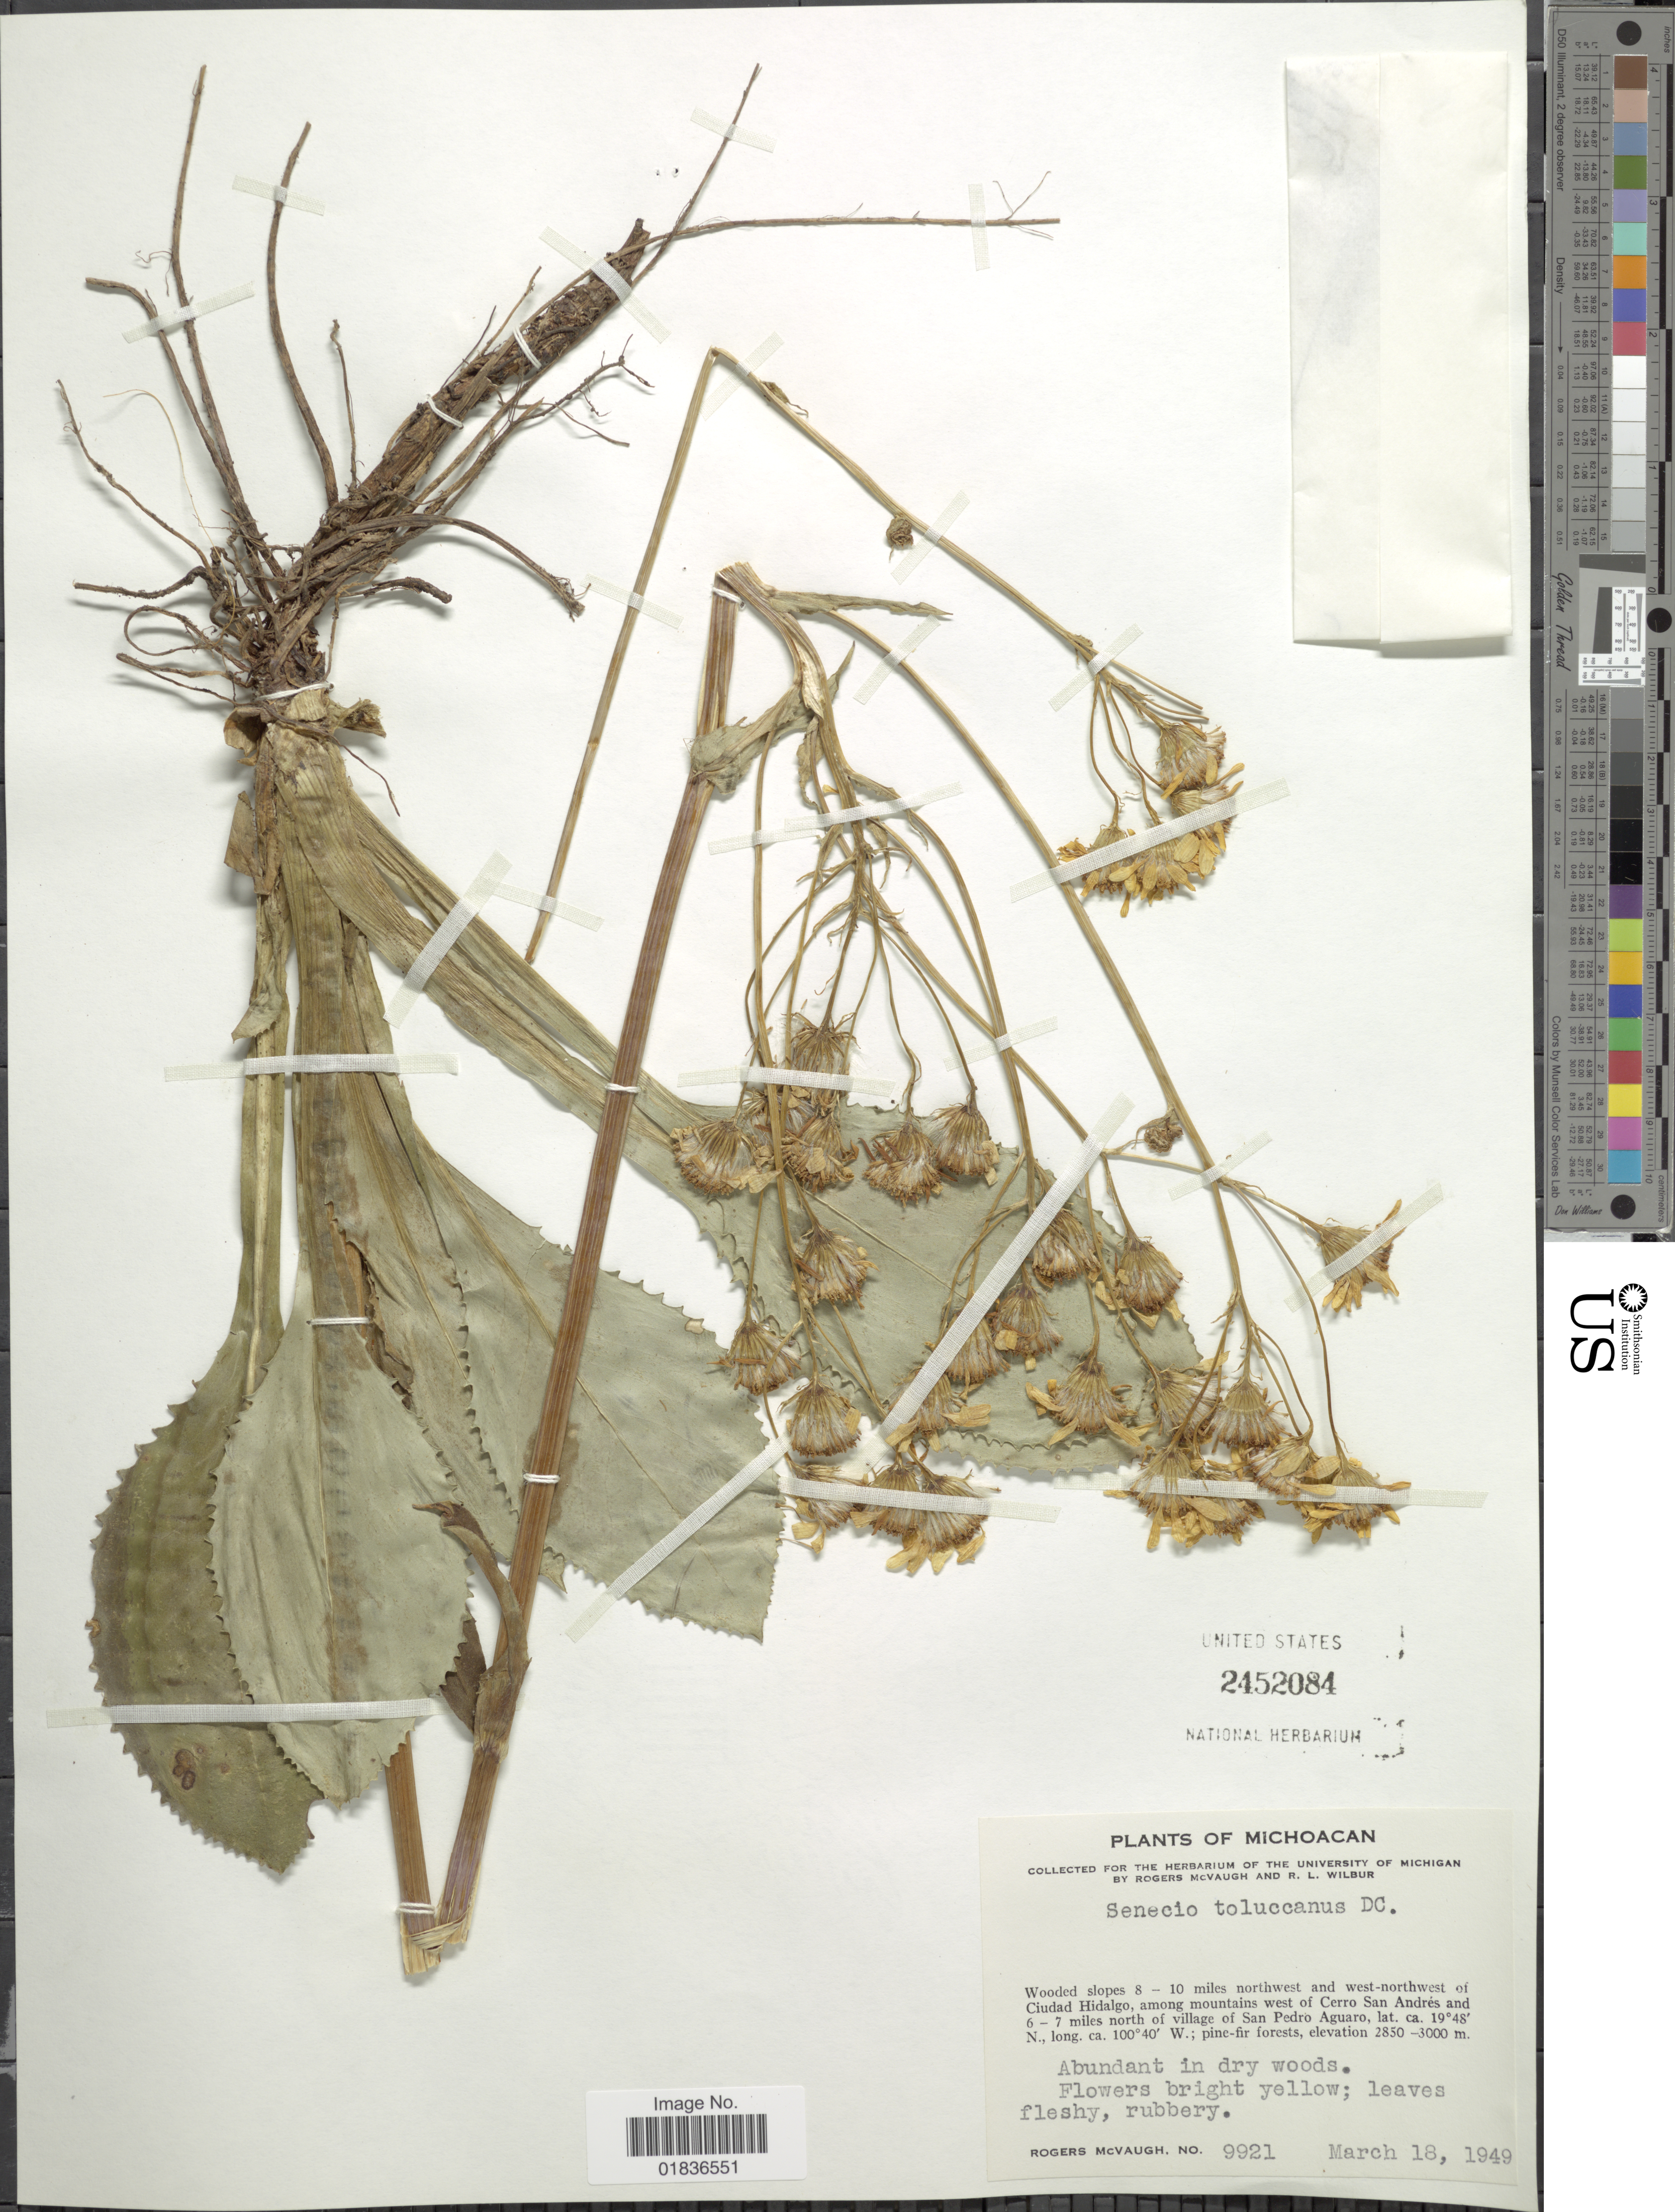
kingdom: Plantae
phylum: Tracheophyta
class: Magnoliopsida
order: Asterales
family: Asteraceae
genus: Senecio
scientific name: Senecio toluccanus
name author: DC.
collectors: R. McVaugh & R. L. Wilbur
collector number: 9921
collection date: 1949-03-18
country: Mexico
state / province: Michoacán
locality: Wooded slopes 8-10 miles northwest and west-northwest Ciudad Hidalgo, among mountains west of Cerro San Andres and 6-7 miles north of village of San Pedro Aguaro.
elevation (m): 2850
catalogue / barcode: US 2452084